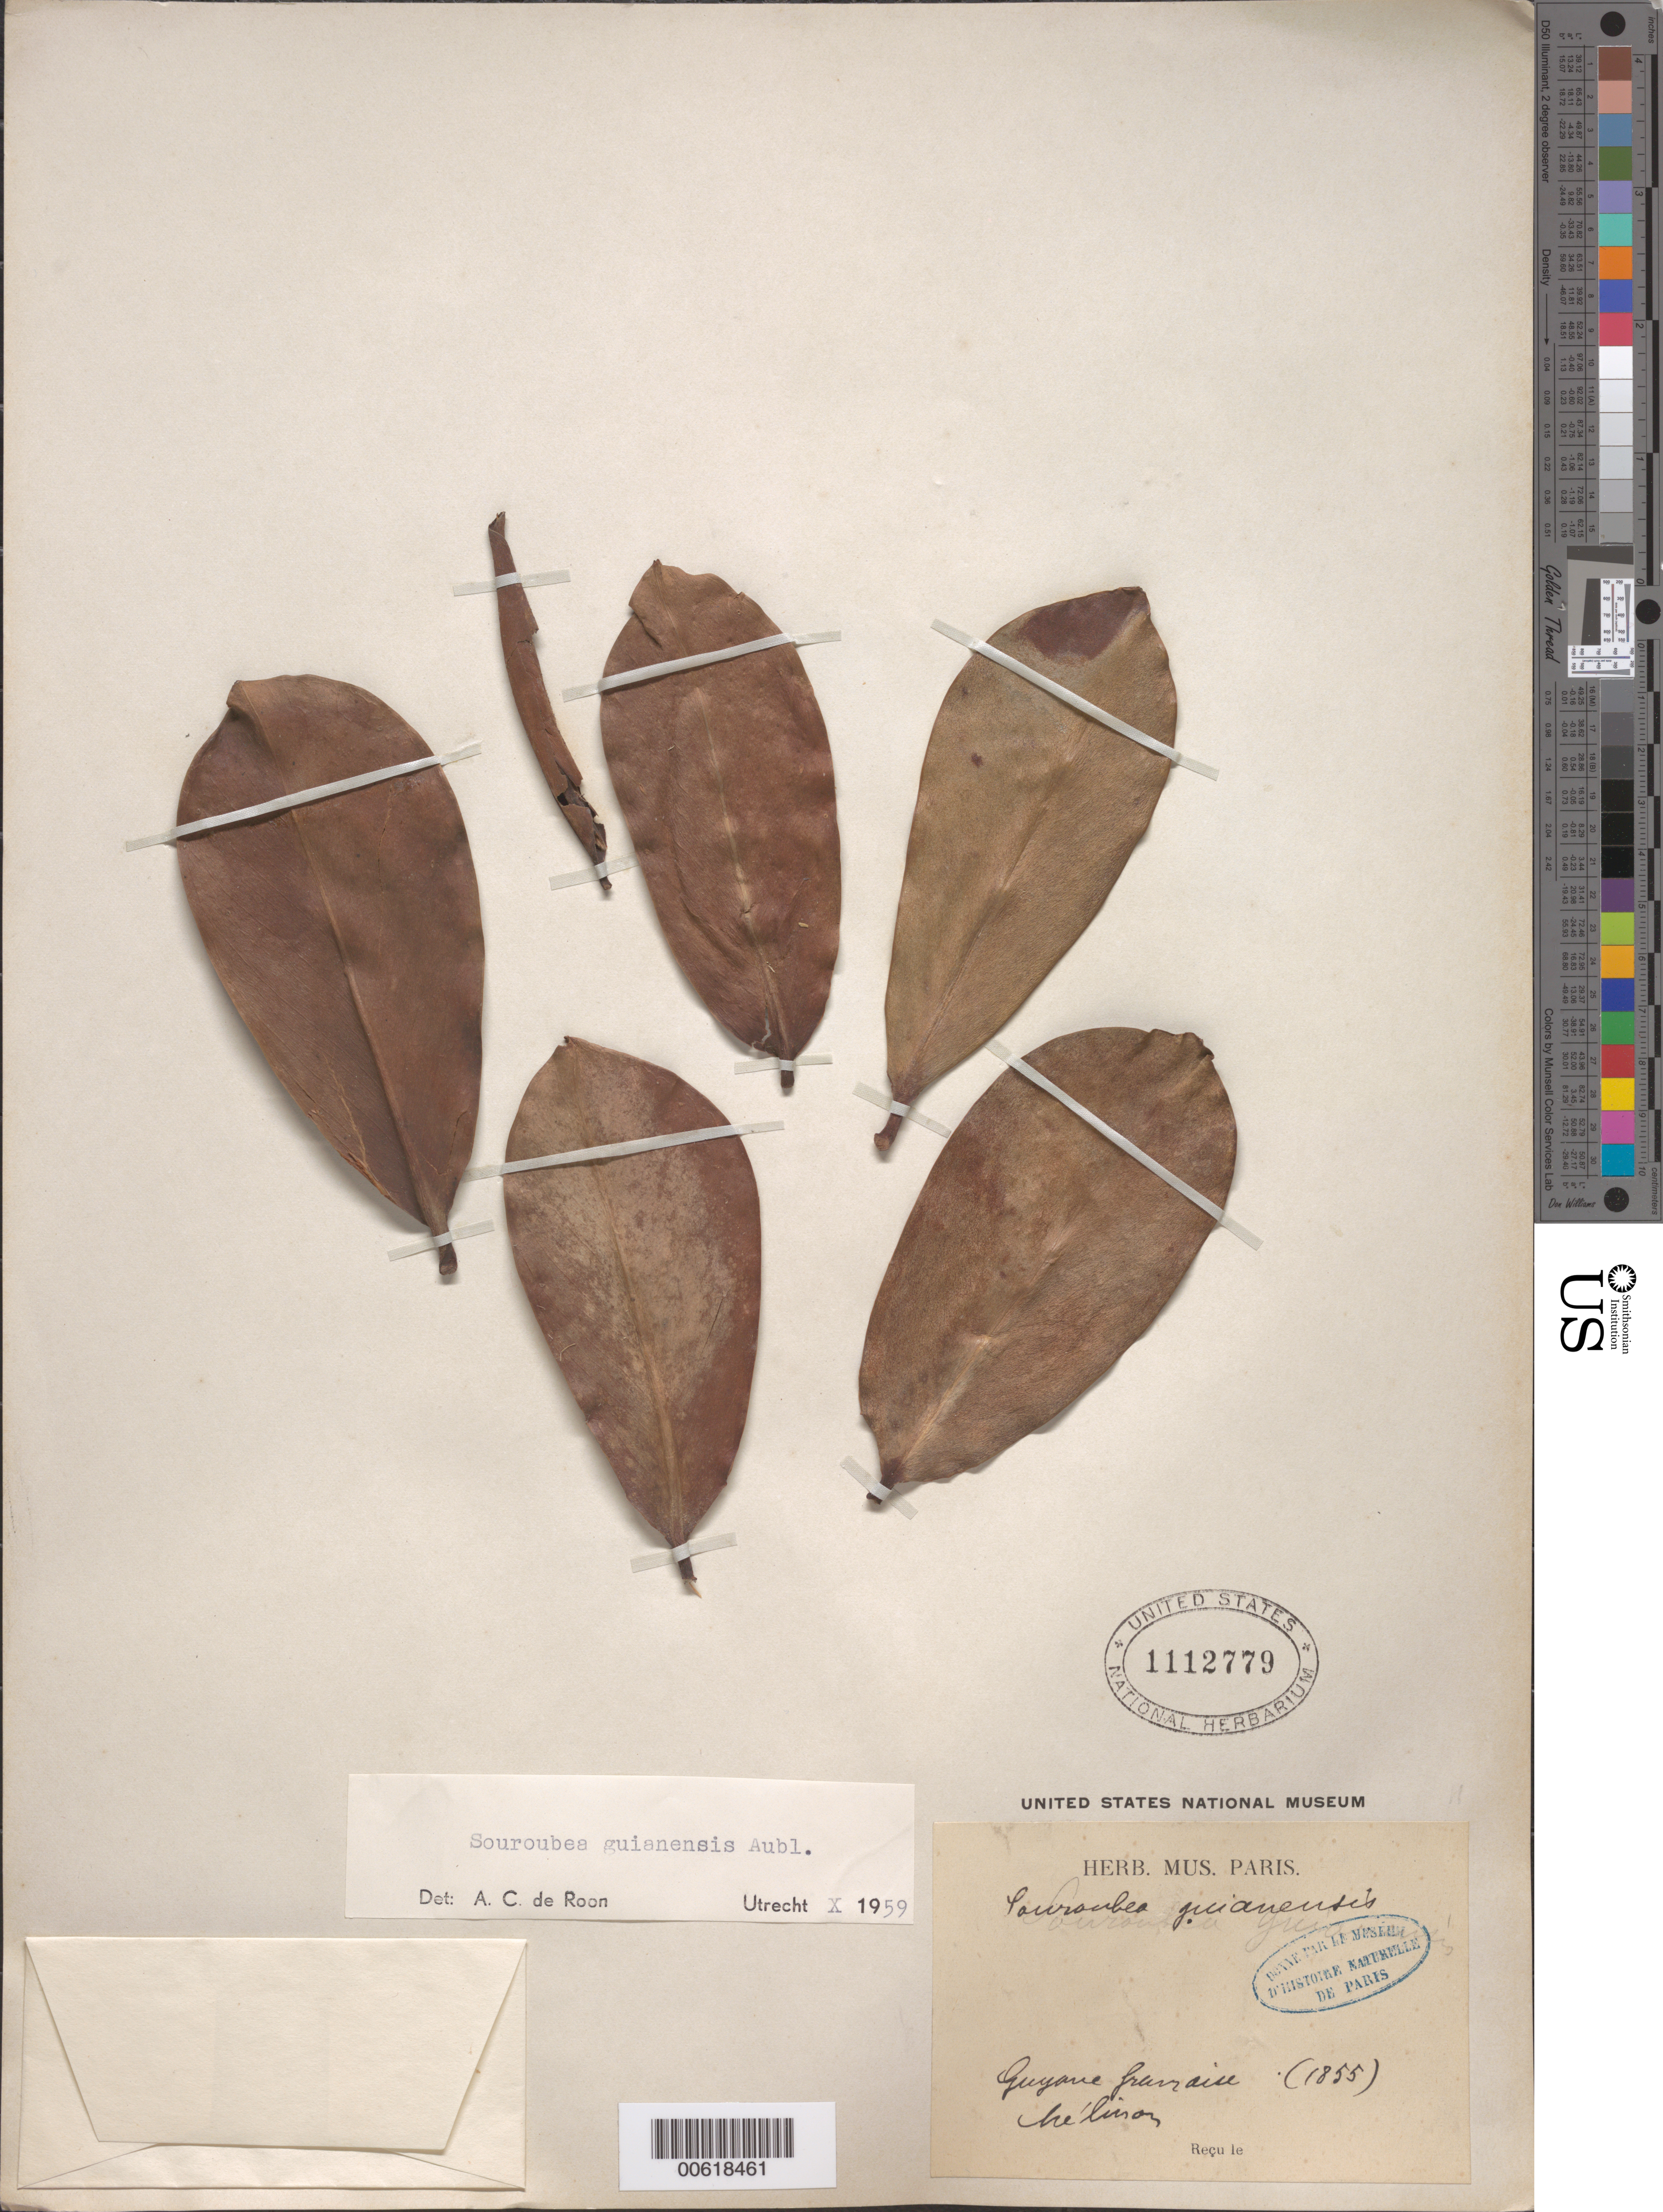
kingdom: Plantae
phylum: Tracheophyta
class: Magnoliopsida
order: Ericales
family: Marcgraviaceae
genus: Souroubea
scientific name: Souroubea guianensis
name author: Aubl.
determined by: de Roon, A. C.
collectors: E. Mélinon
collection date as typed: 1855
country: French Guiana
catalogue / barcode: US 1112779